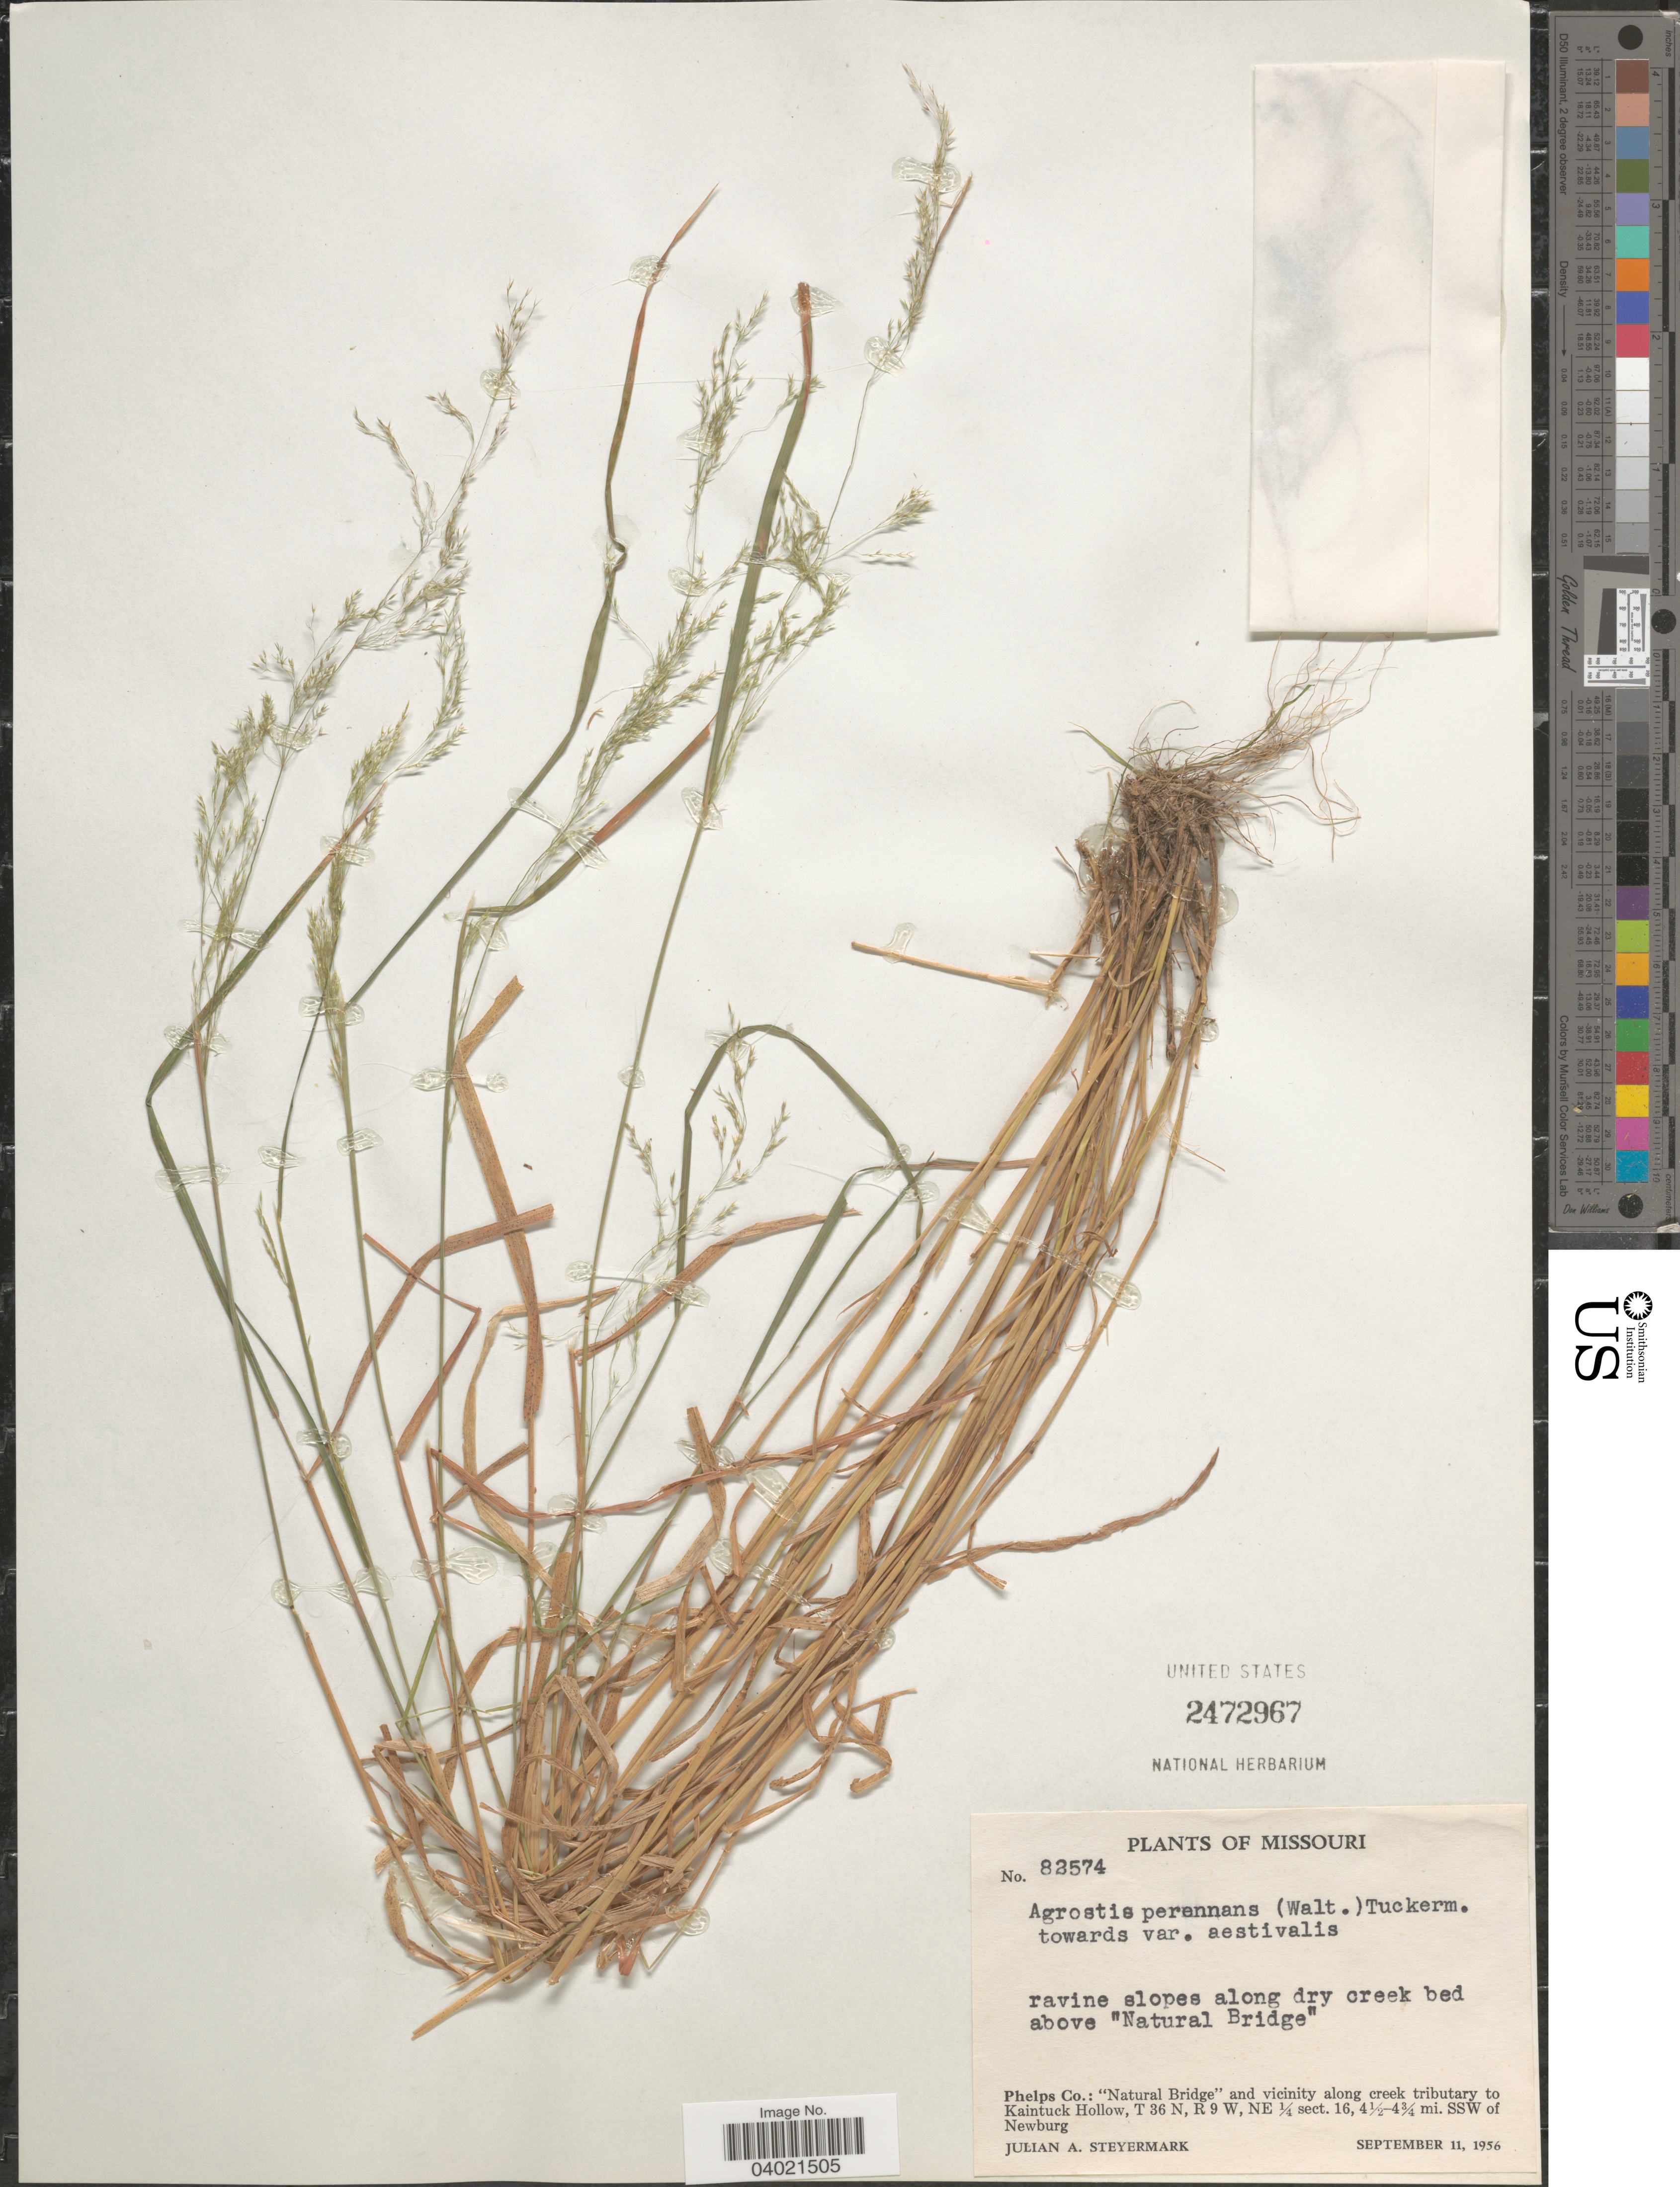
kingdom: Plantae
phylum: Tracheophyta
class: Liliopsida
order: Poales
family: Poaceae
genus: Agrostis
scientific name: Agrostis perennans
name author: (Walter) Tuck.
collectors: J. Steyermark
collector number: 82574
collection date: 1956-09-11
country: United States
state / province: Missouri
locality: Ravine slopes along dry creek bed above "Natural Bridge". Phelps Co.: "Natural Bridge" and vicinity along creek tributary to Kaintuck Hollow, T 36 N, R 9 W, NE ¼ sect. 16, 4½-4¾ mi. SSW of Newburg.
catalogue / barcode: US 2472967